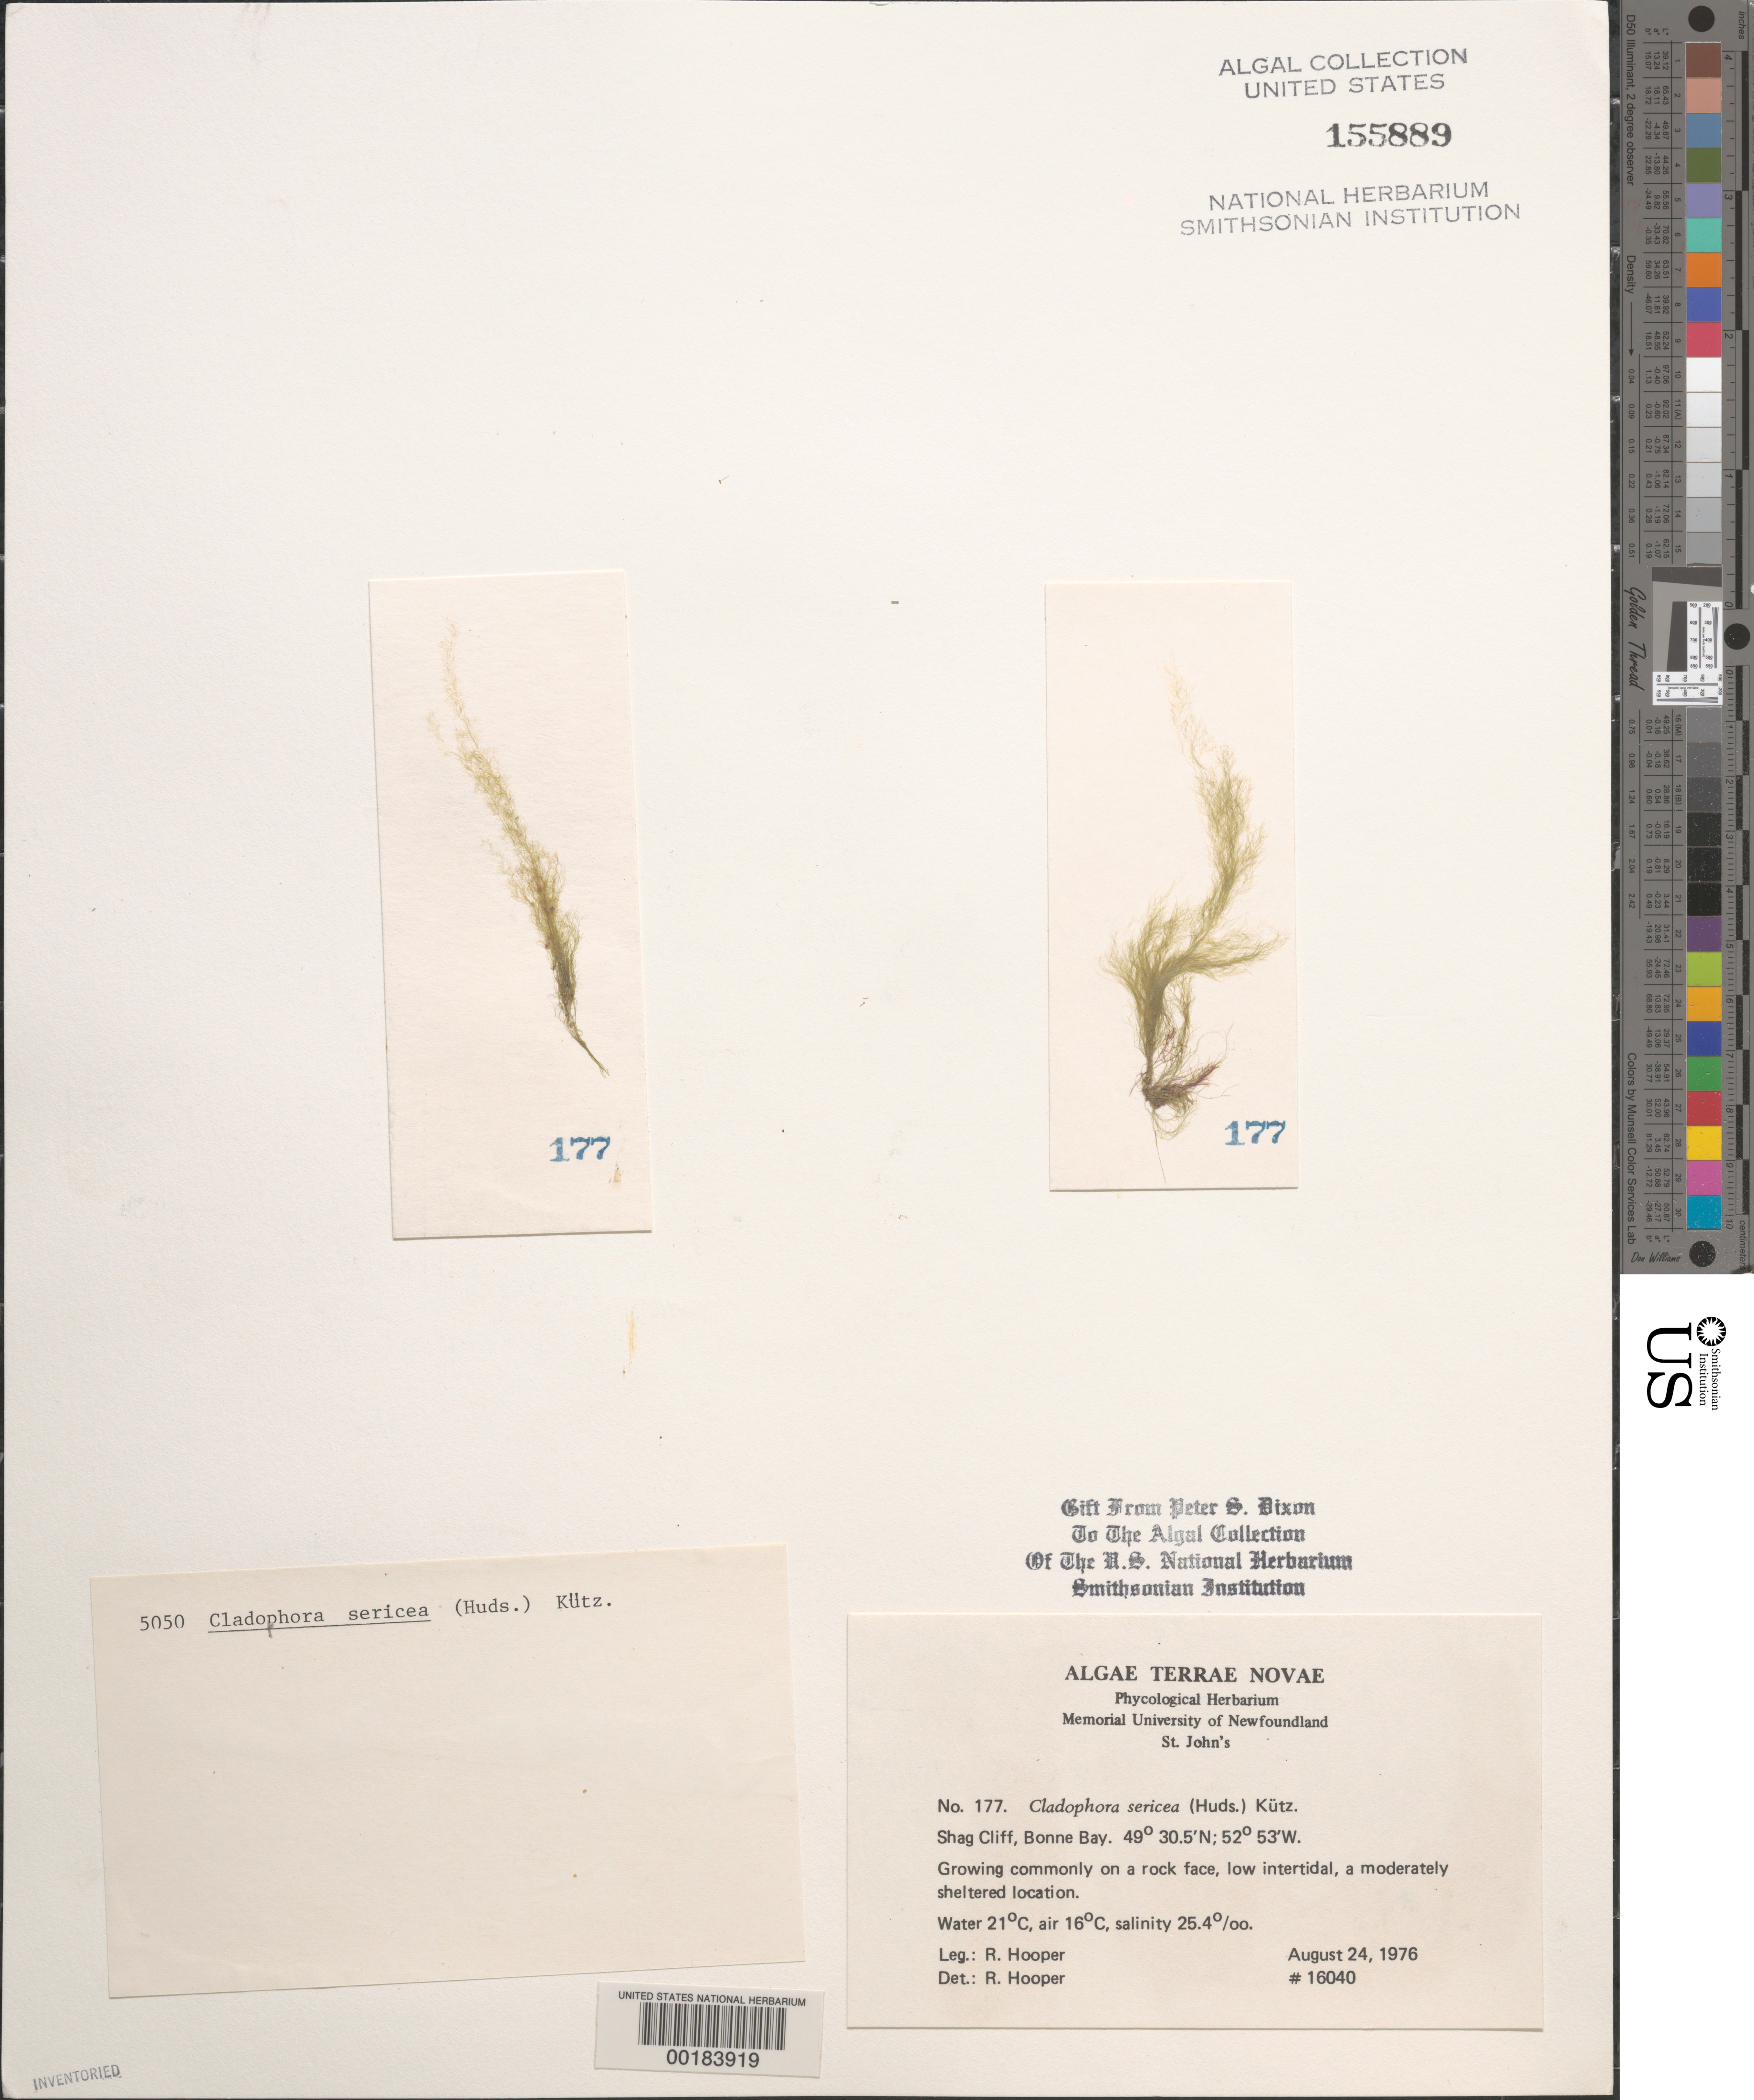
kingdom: Plantae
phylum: Chlorophyta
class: Ulvophyceae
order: Cladophorales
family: Cladophoraceae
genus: Cladophora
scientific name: Cladophora sericea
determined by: Hooper, R. G.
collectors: R. G. Hooper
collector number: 16040 & PSD 5050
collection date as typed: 24 Aug 1976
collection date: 1976-08-24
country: Canada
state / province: Newfoundland and Labrador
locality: Shag Cliff, Bonne Bay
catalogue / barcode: US 155889